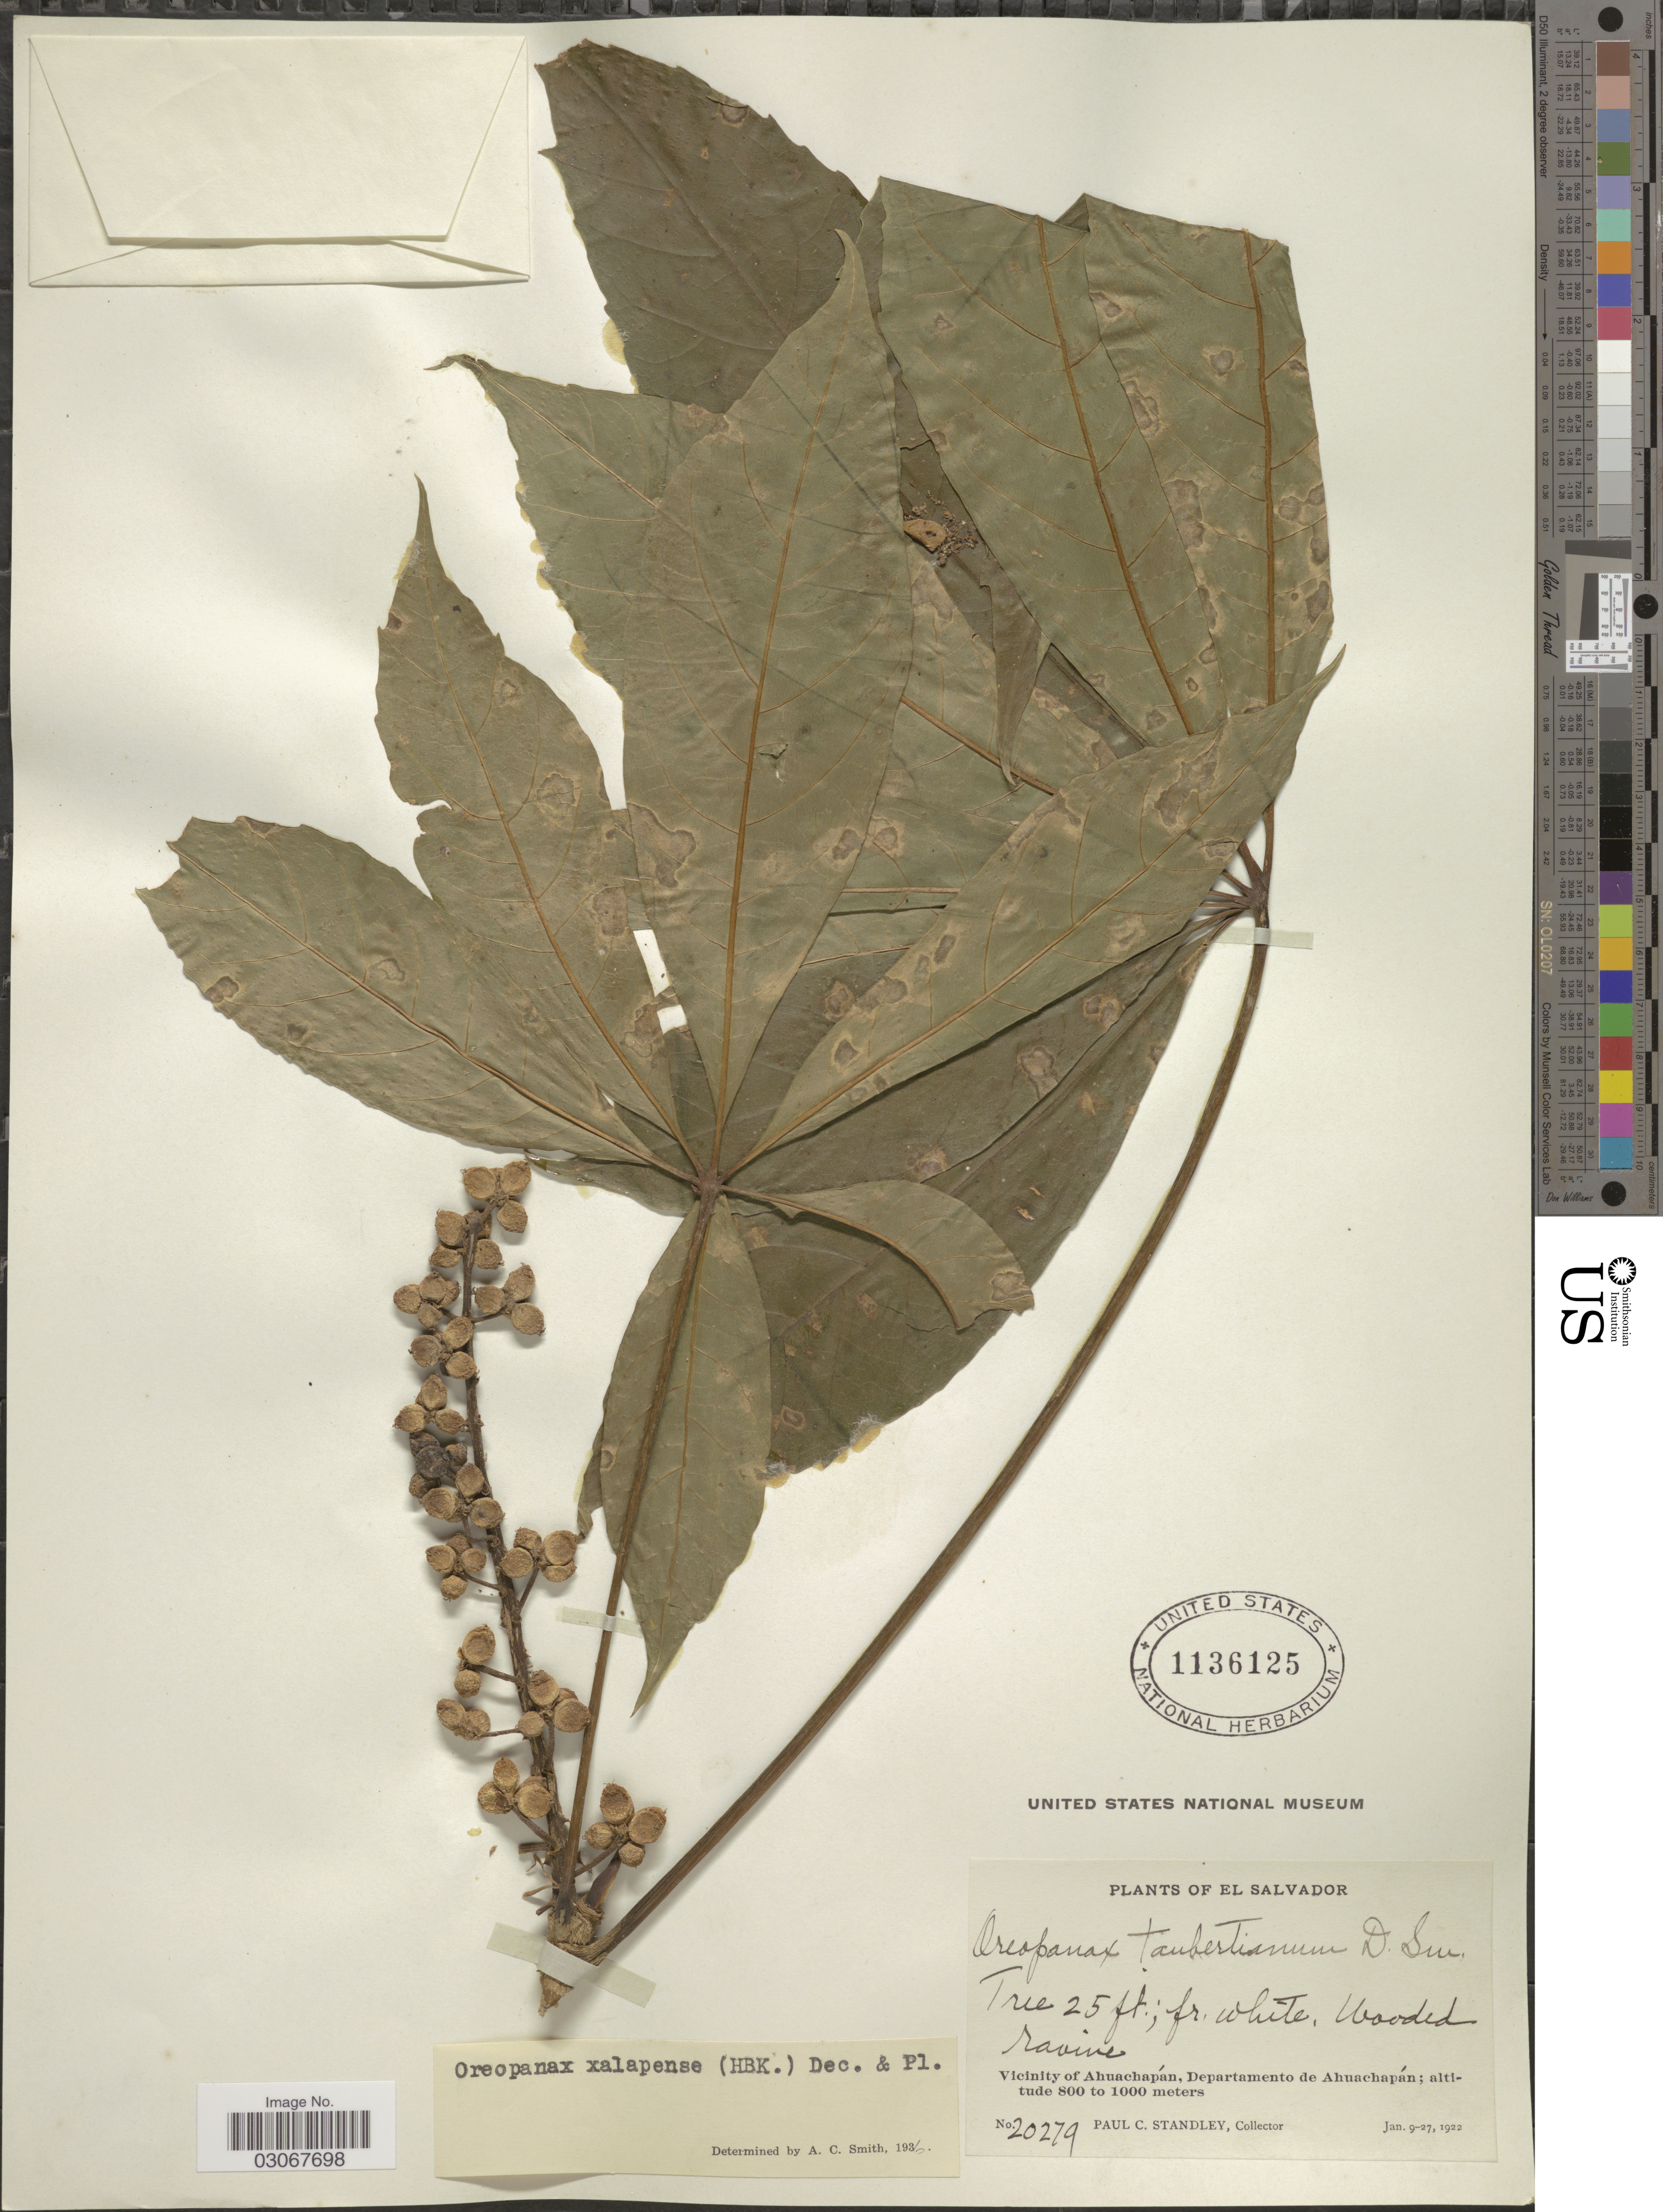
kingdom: Plantae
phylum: Tracheophyta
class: Magnoliopsida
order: Apiales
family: Araliaceae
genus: Oreopanax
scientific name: Oreopanax xalapensis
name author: (Kunth) Decne. & Planch.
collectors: P. C. Standley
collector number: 20279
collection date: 1922-01-09/1922-01-27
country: El Salvador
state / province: Ahuachapan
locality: Vicinity of Ahuachapán, Departamento de Ahuachapán.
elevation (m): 800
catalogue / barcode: US 1136125